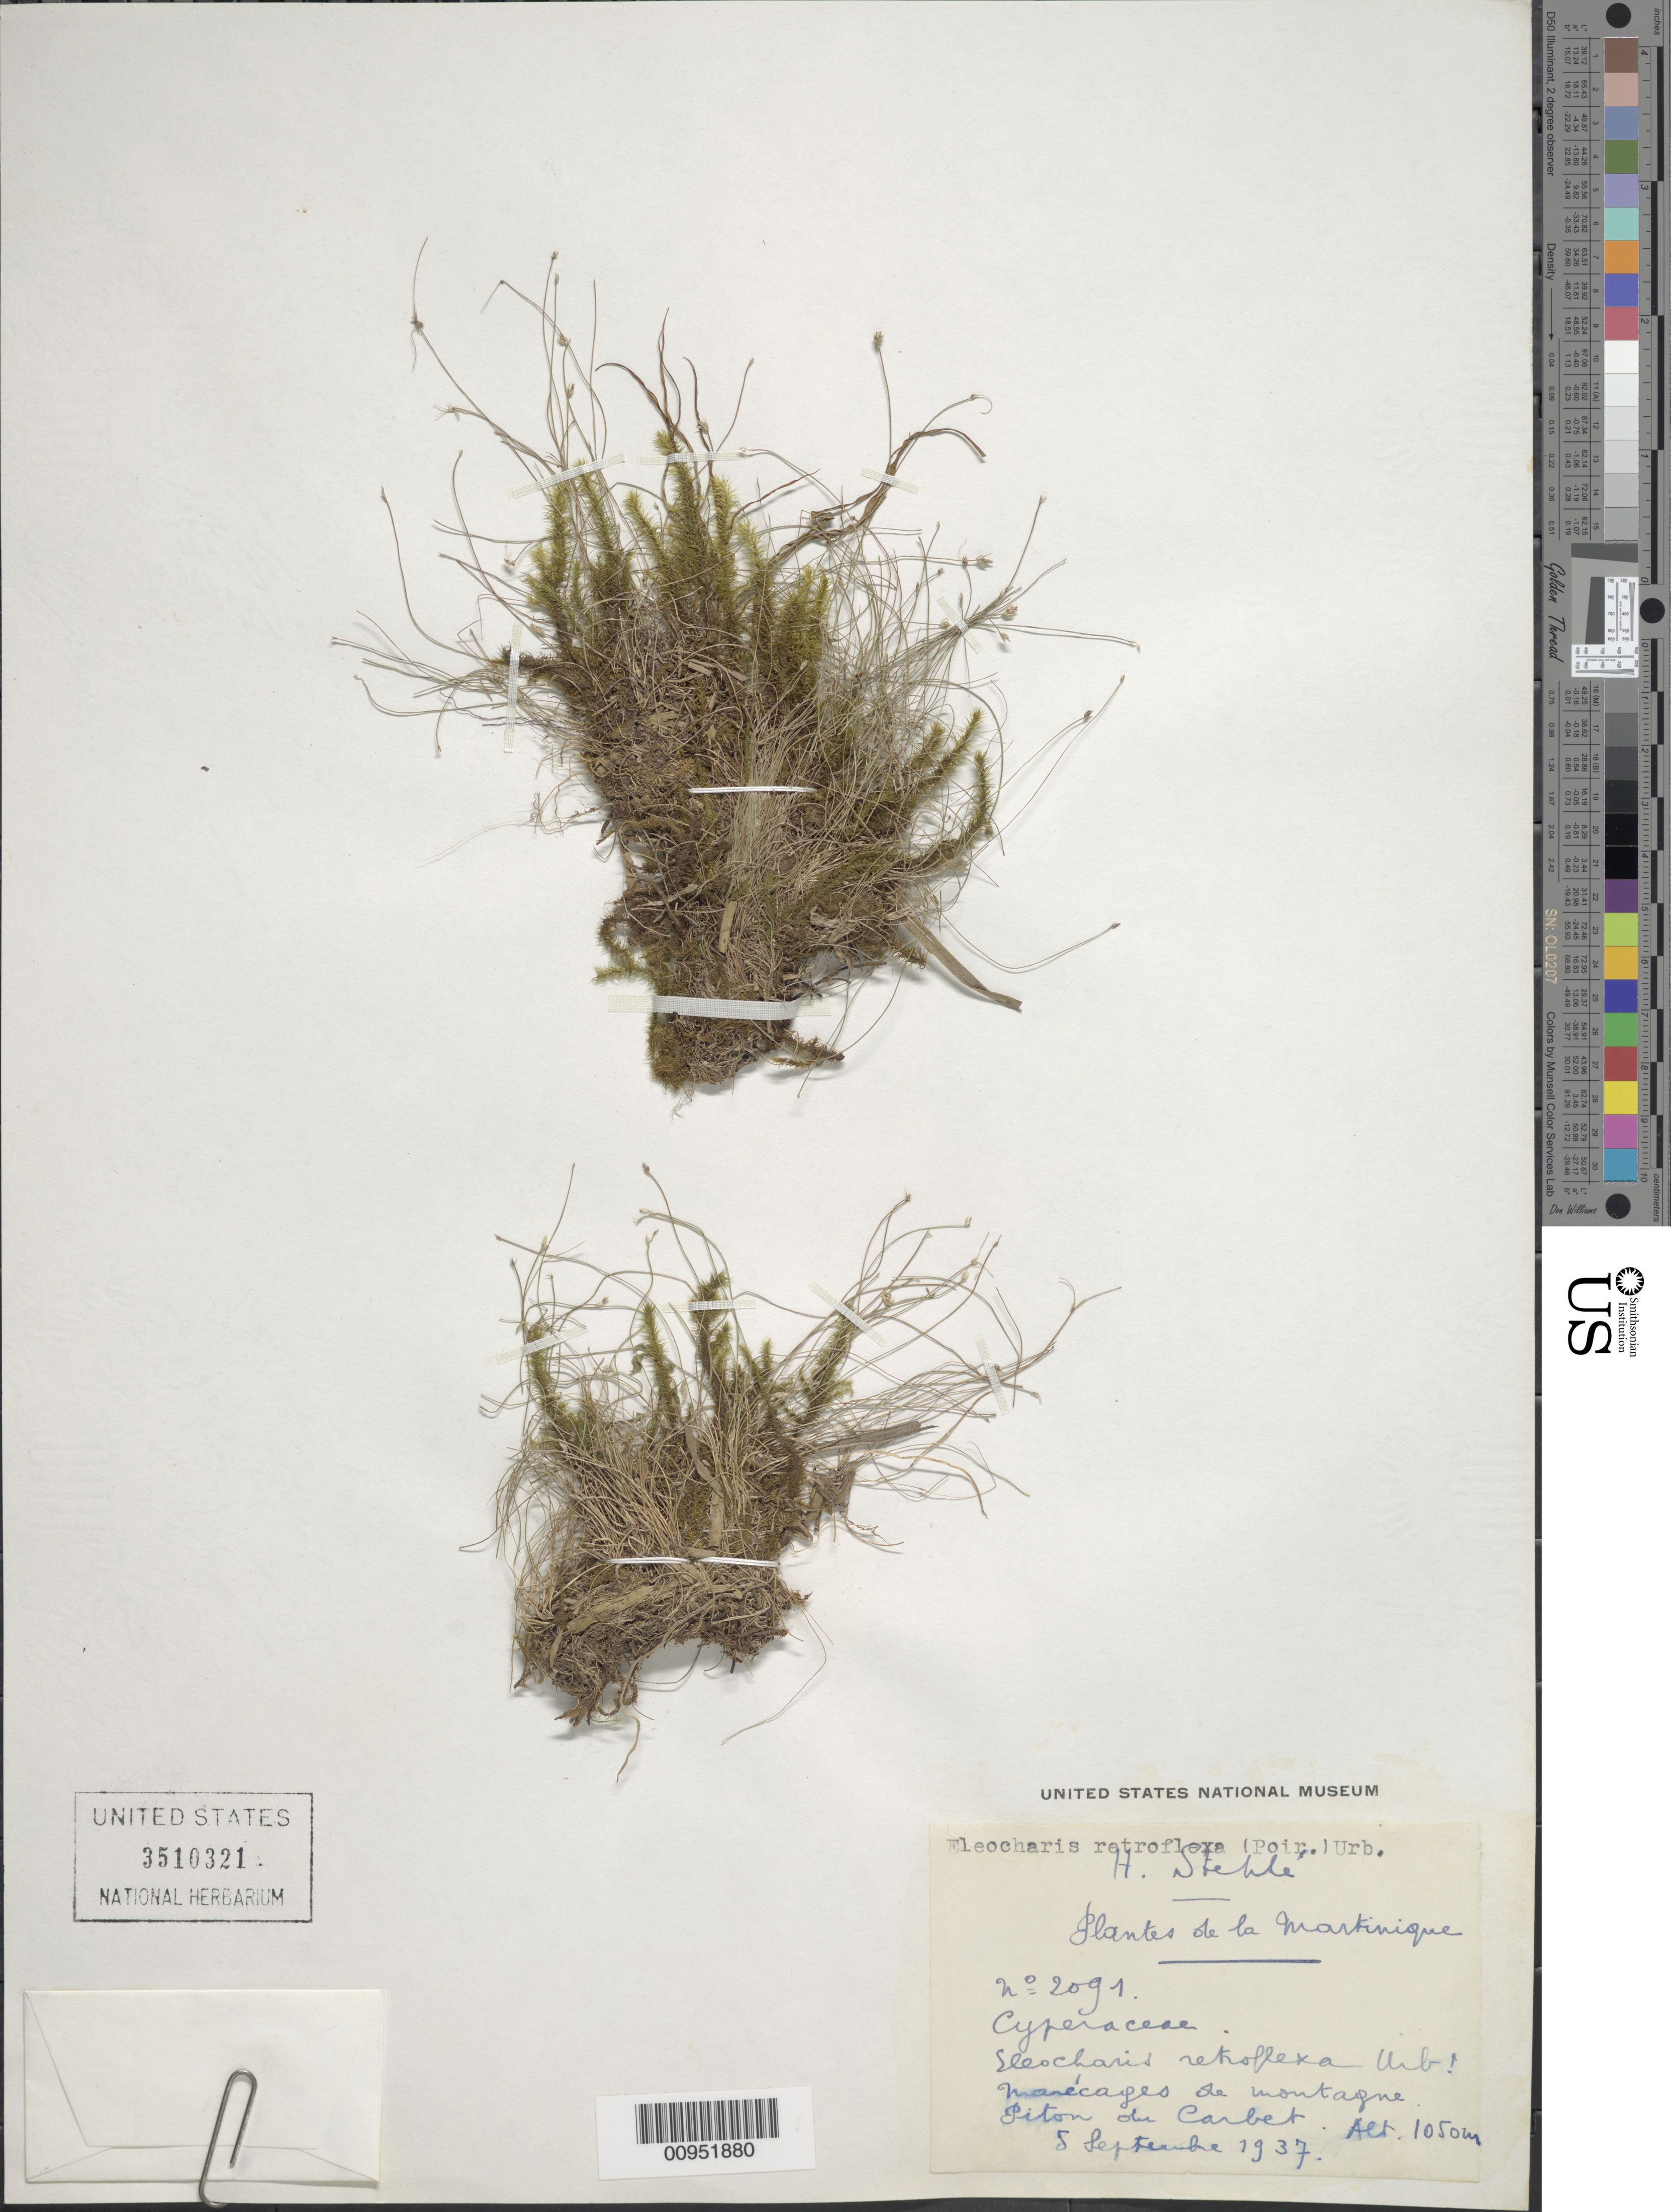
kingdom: Plantae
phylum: Tracheophyta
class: Liliopsida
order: Poales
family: Cyperaceae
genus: Eleocharis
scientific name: Eleocharis retroflexa subsp. retroflexa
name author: (Poir.) Urb.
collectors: H. Stehlé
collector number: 2091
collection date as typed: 05 Sep 1937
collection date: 1937-09-05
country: Martinique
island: Martinique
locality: Piton ou Carbet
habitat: Marécages de montagne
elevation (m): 1050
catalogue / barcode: US 3510321